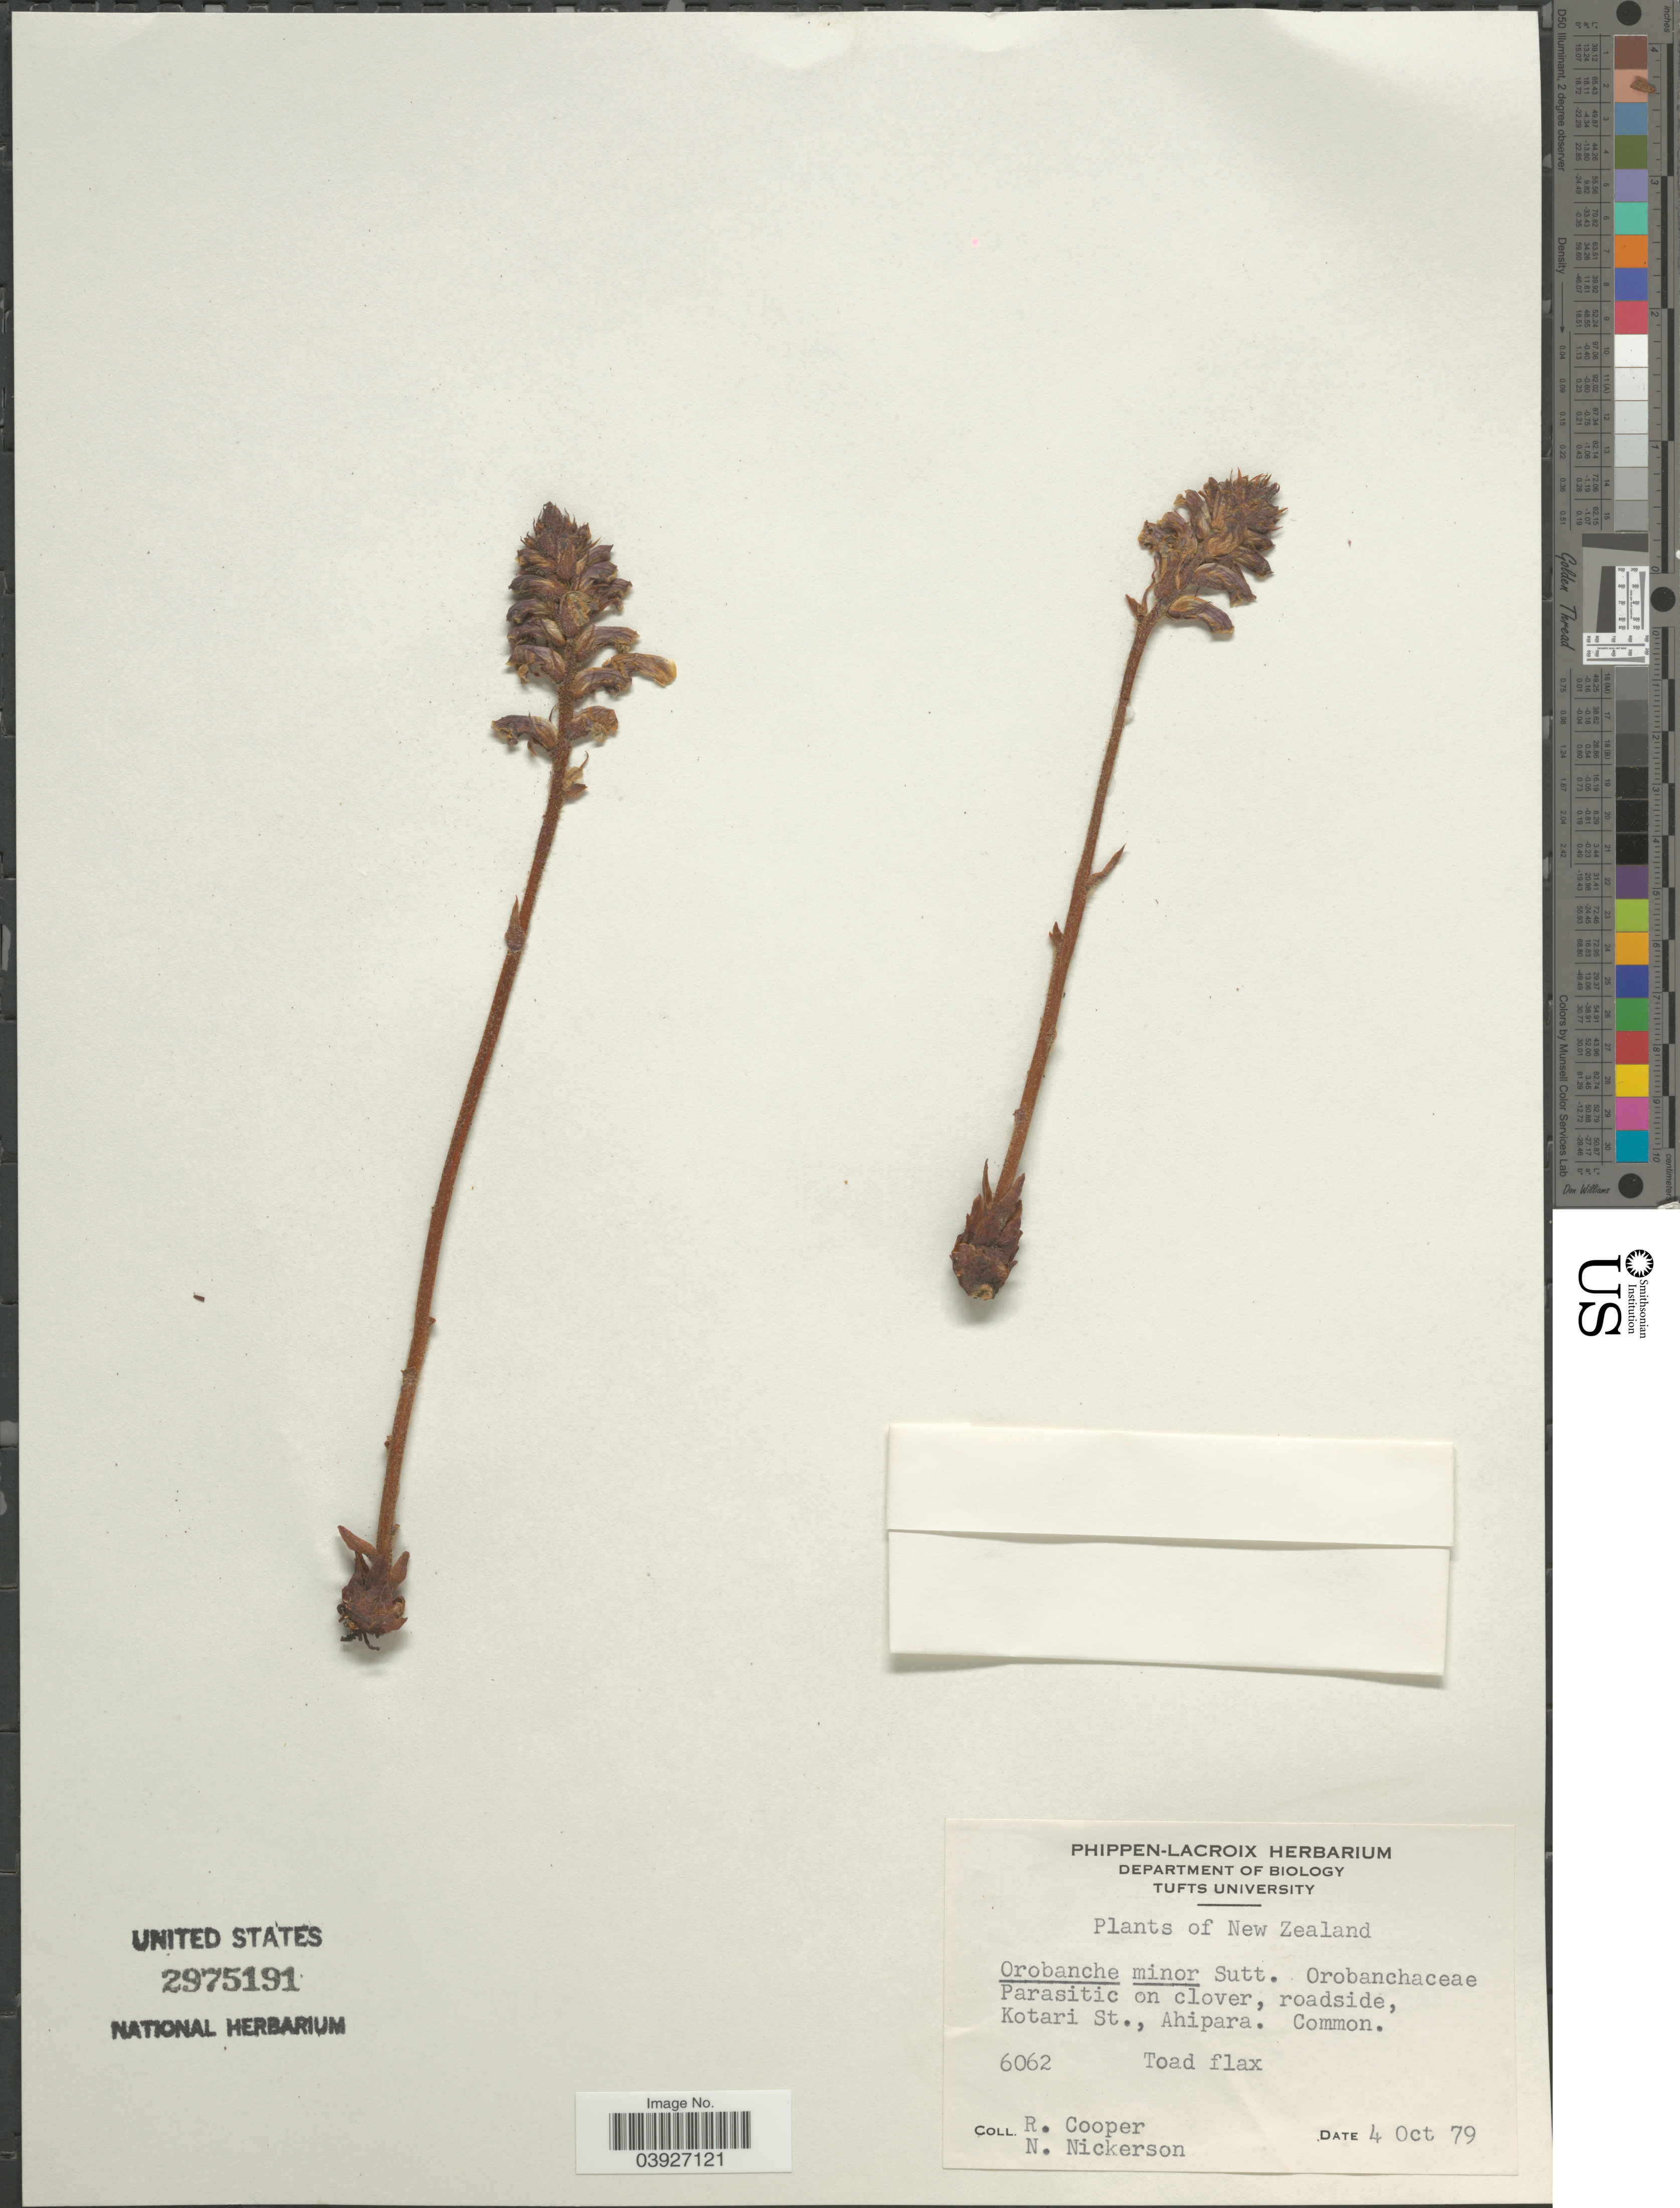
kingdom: Plantae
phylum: Tracheophyta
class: Magnoliopsida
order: Lamiales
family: Orobanchaceae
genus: Orobanche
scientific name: Orobanche minor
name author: Sm.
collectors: R. Cooper & N. Nickerson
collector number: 6062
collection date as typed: Transcribed d/m/y: 4/10/79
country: New Zealand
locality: Kotari St., Ahipara.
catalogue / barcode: US 2975191